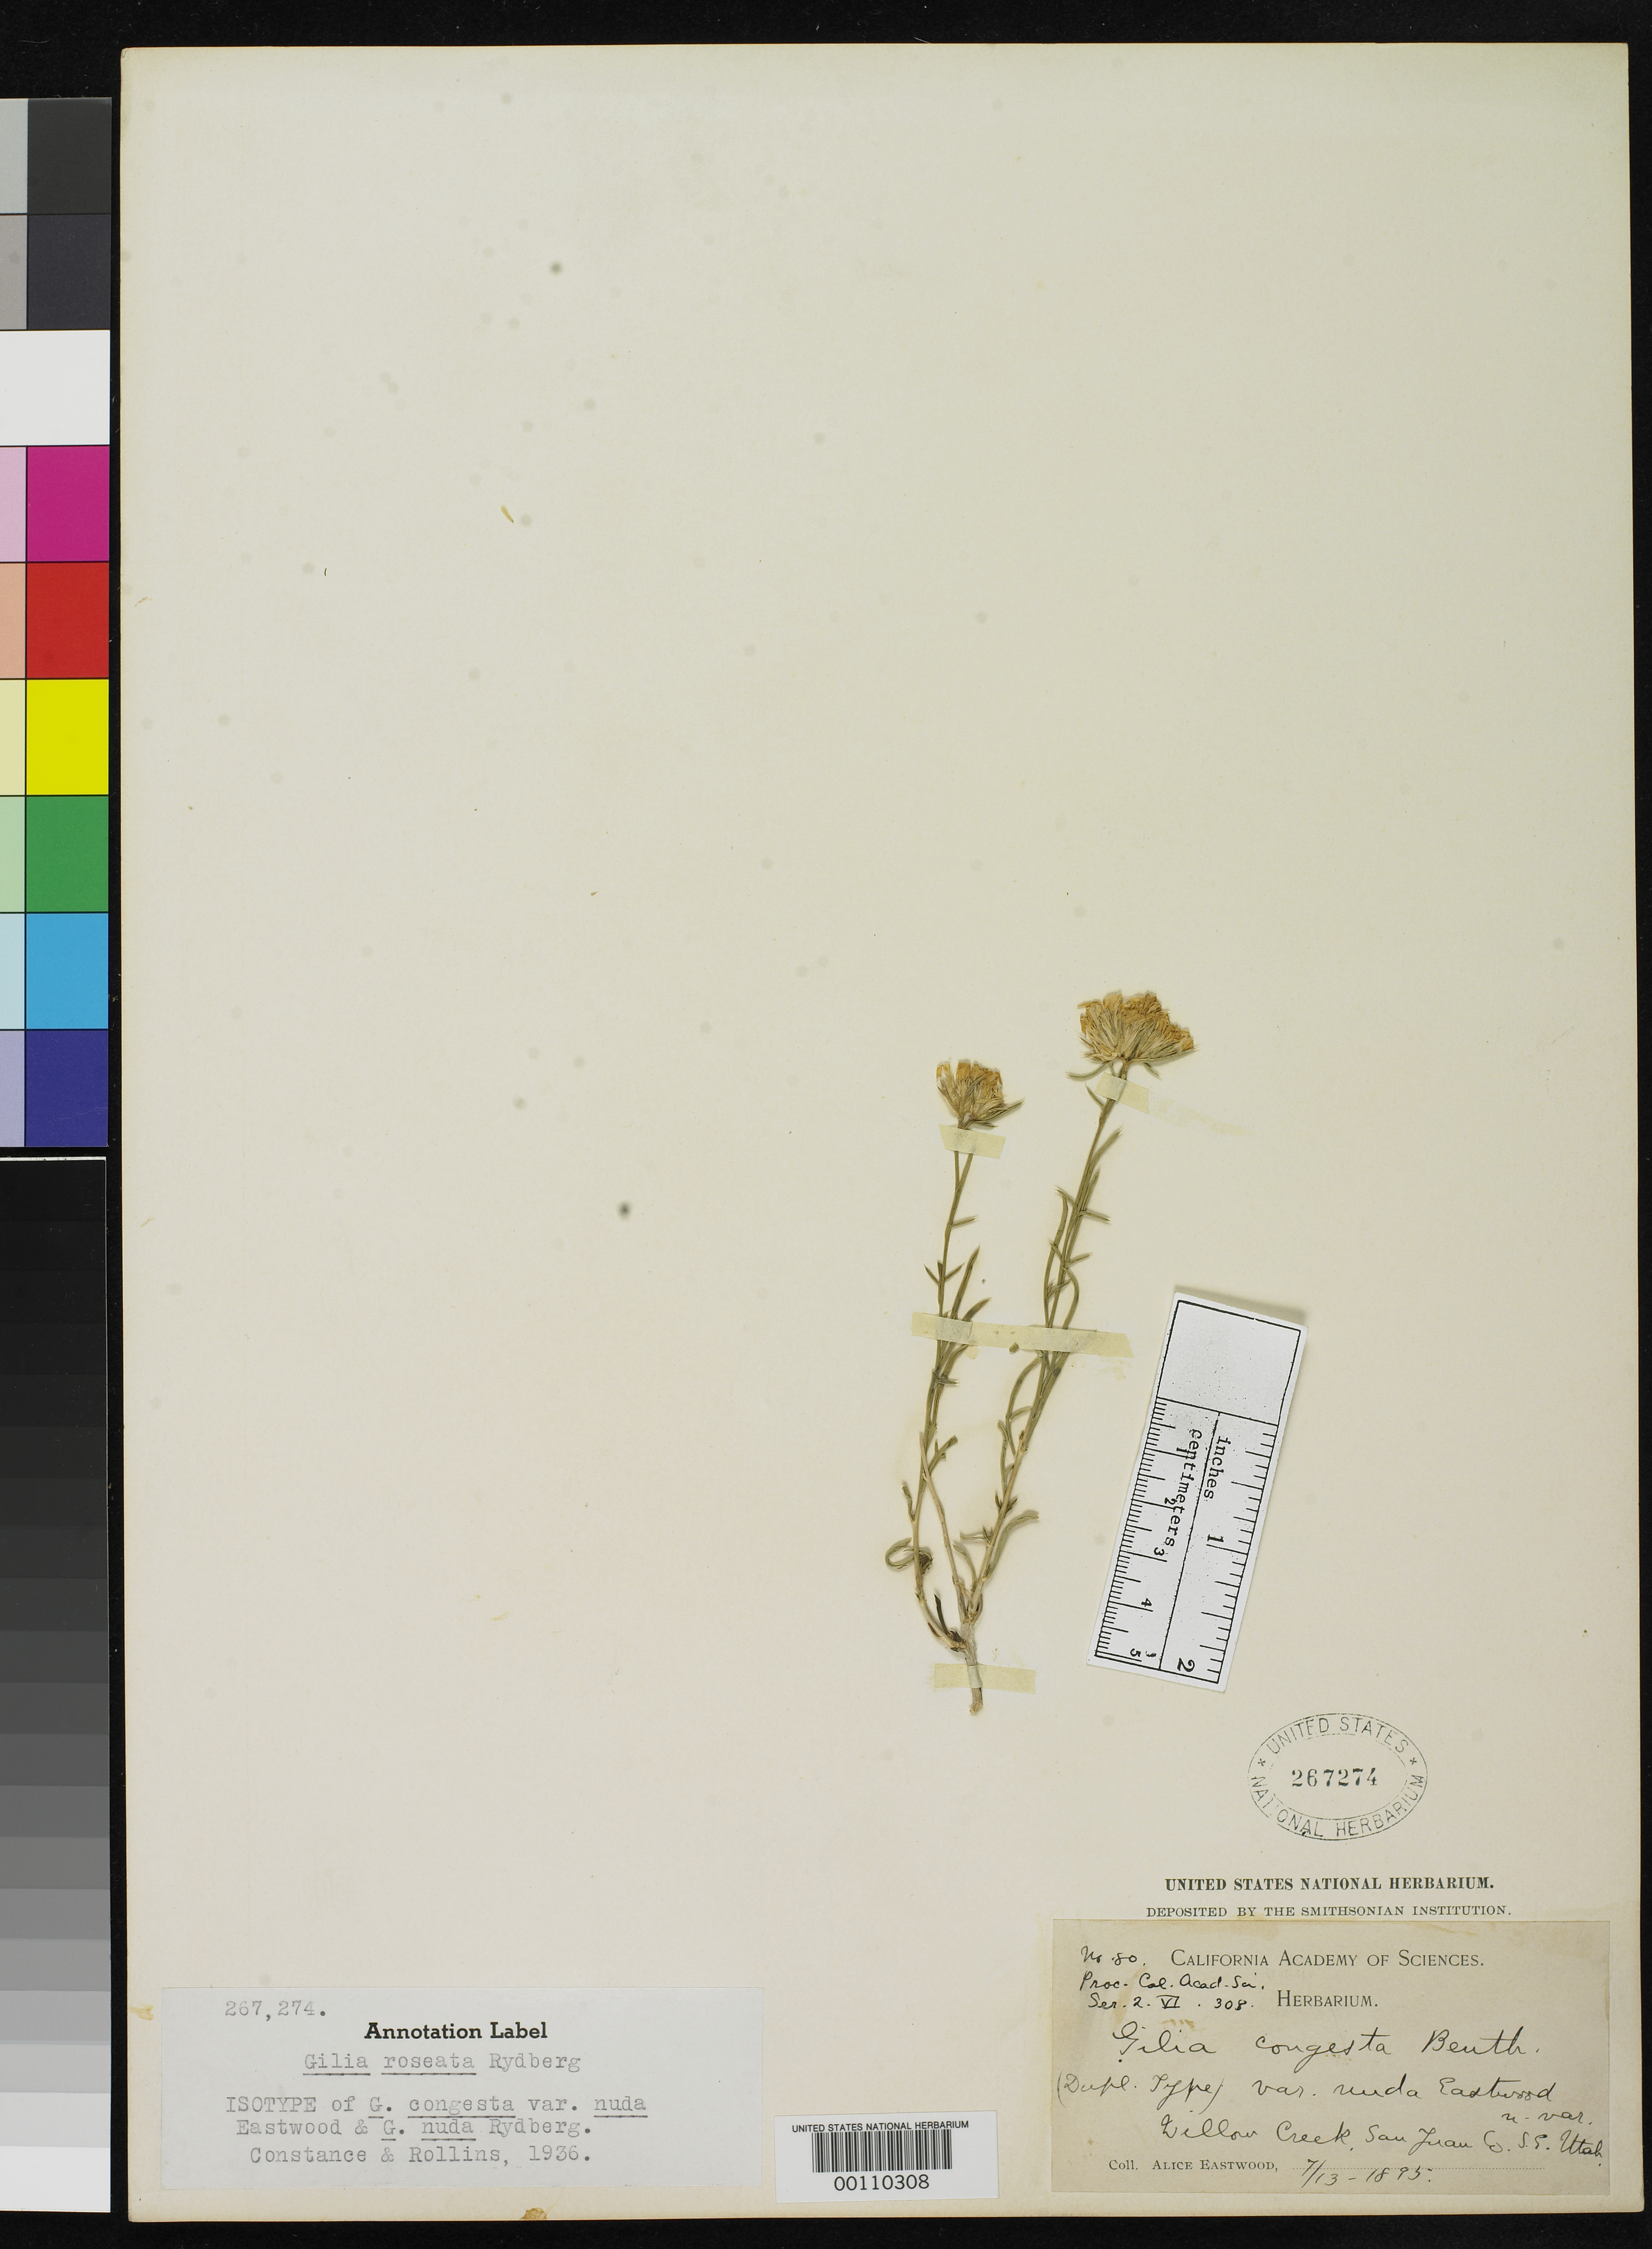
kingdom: Plantae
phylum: Tracheophyta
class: Magnoliopsida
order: Ericales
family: Polemoniaceae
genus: Gilia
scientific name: Gilia congesta var. nuda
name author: Eastw.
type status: Isotype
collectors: A. Eastwood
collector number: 80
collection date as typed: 13 Jul 1895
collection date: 1895-07-13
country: United States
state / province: Utah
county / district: San Juan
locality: Willow Creek.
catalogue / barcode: US 267274